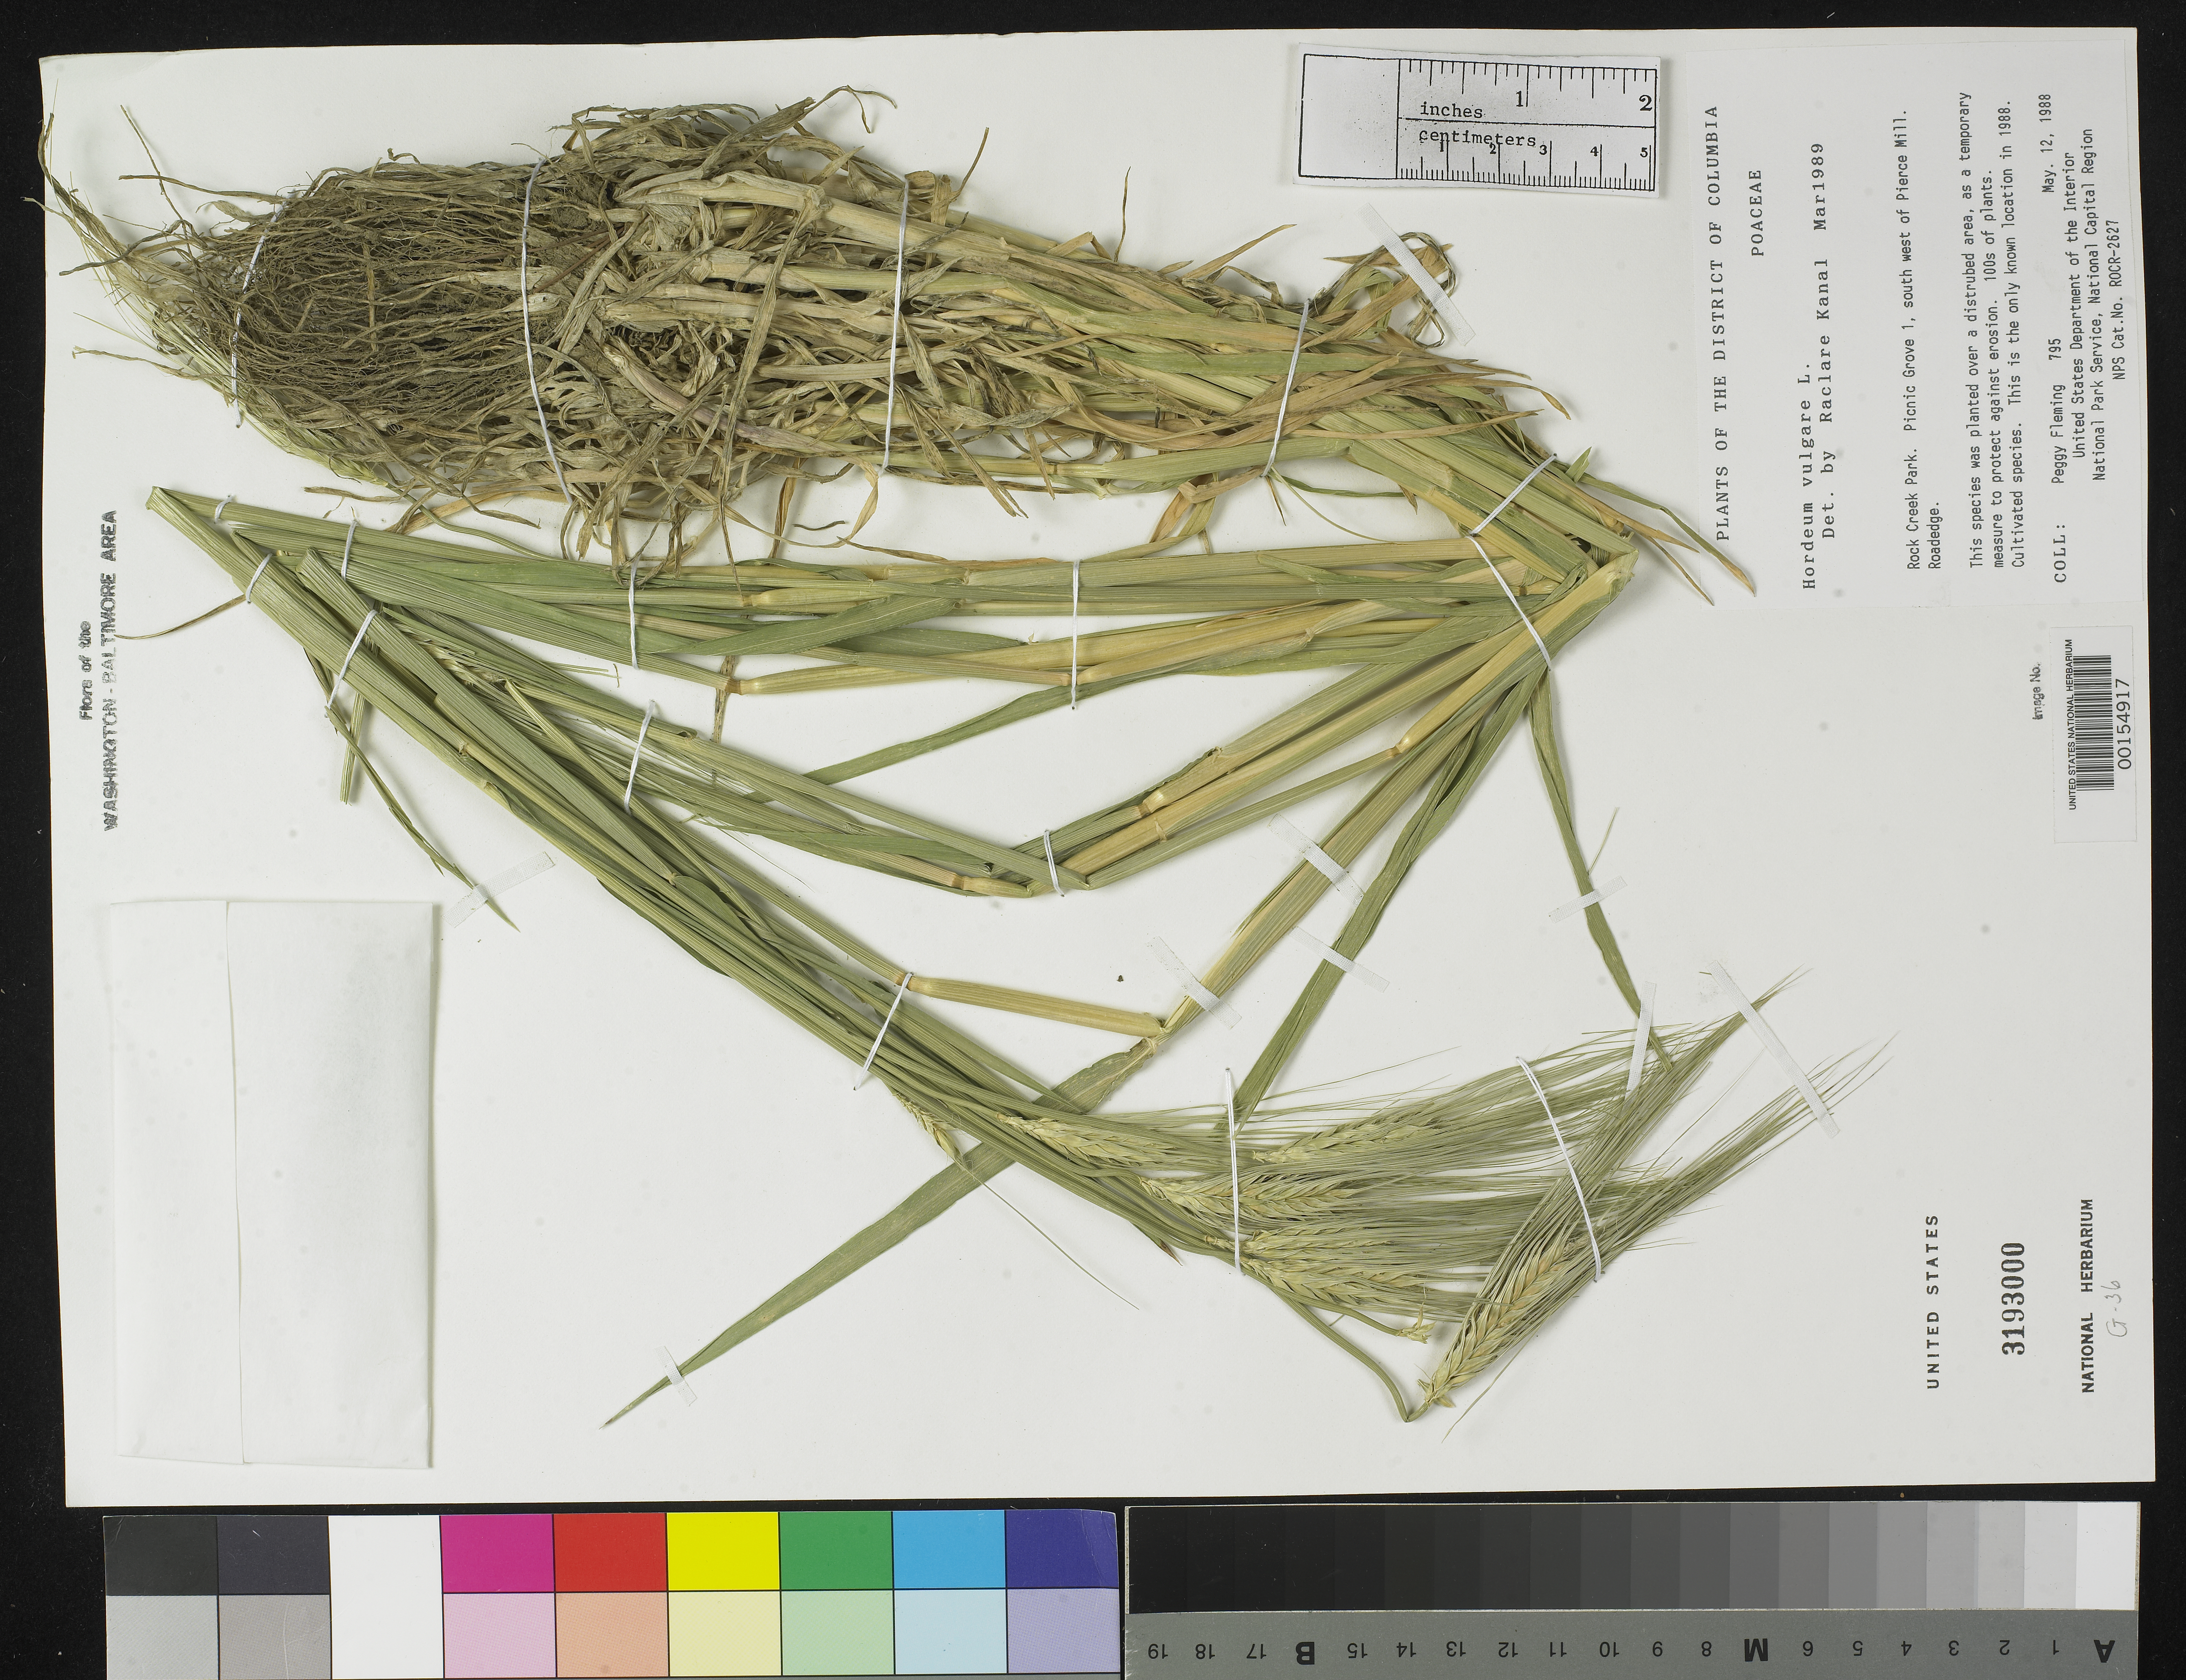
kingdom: Plantae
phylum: Tracheophyta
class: Liliopsida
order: Poales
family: Poaceae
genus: Hordeum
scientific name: Hordeum vulgare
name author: L.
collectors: P. Fleming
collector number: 795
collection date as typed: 12 May 1988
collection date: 1988-05-12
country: United States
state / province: District of Columbia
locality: Rock Creek Park, Picnic Grove1, SW of Pierce Mill Rock Creek Park and Vicinity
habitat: Roadedge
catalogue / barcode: US 3193000